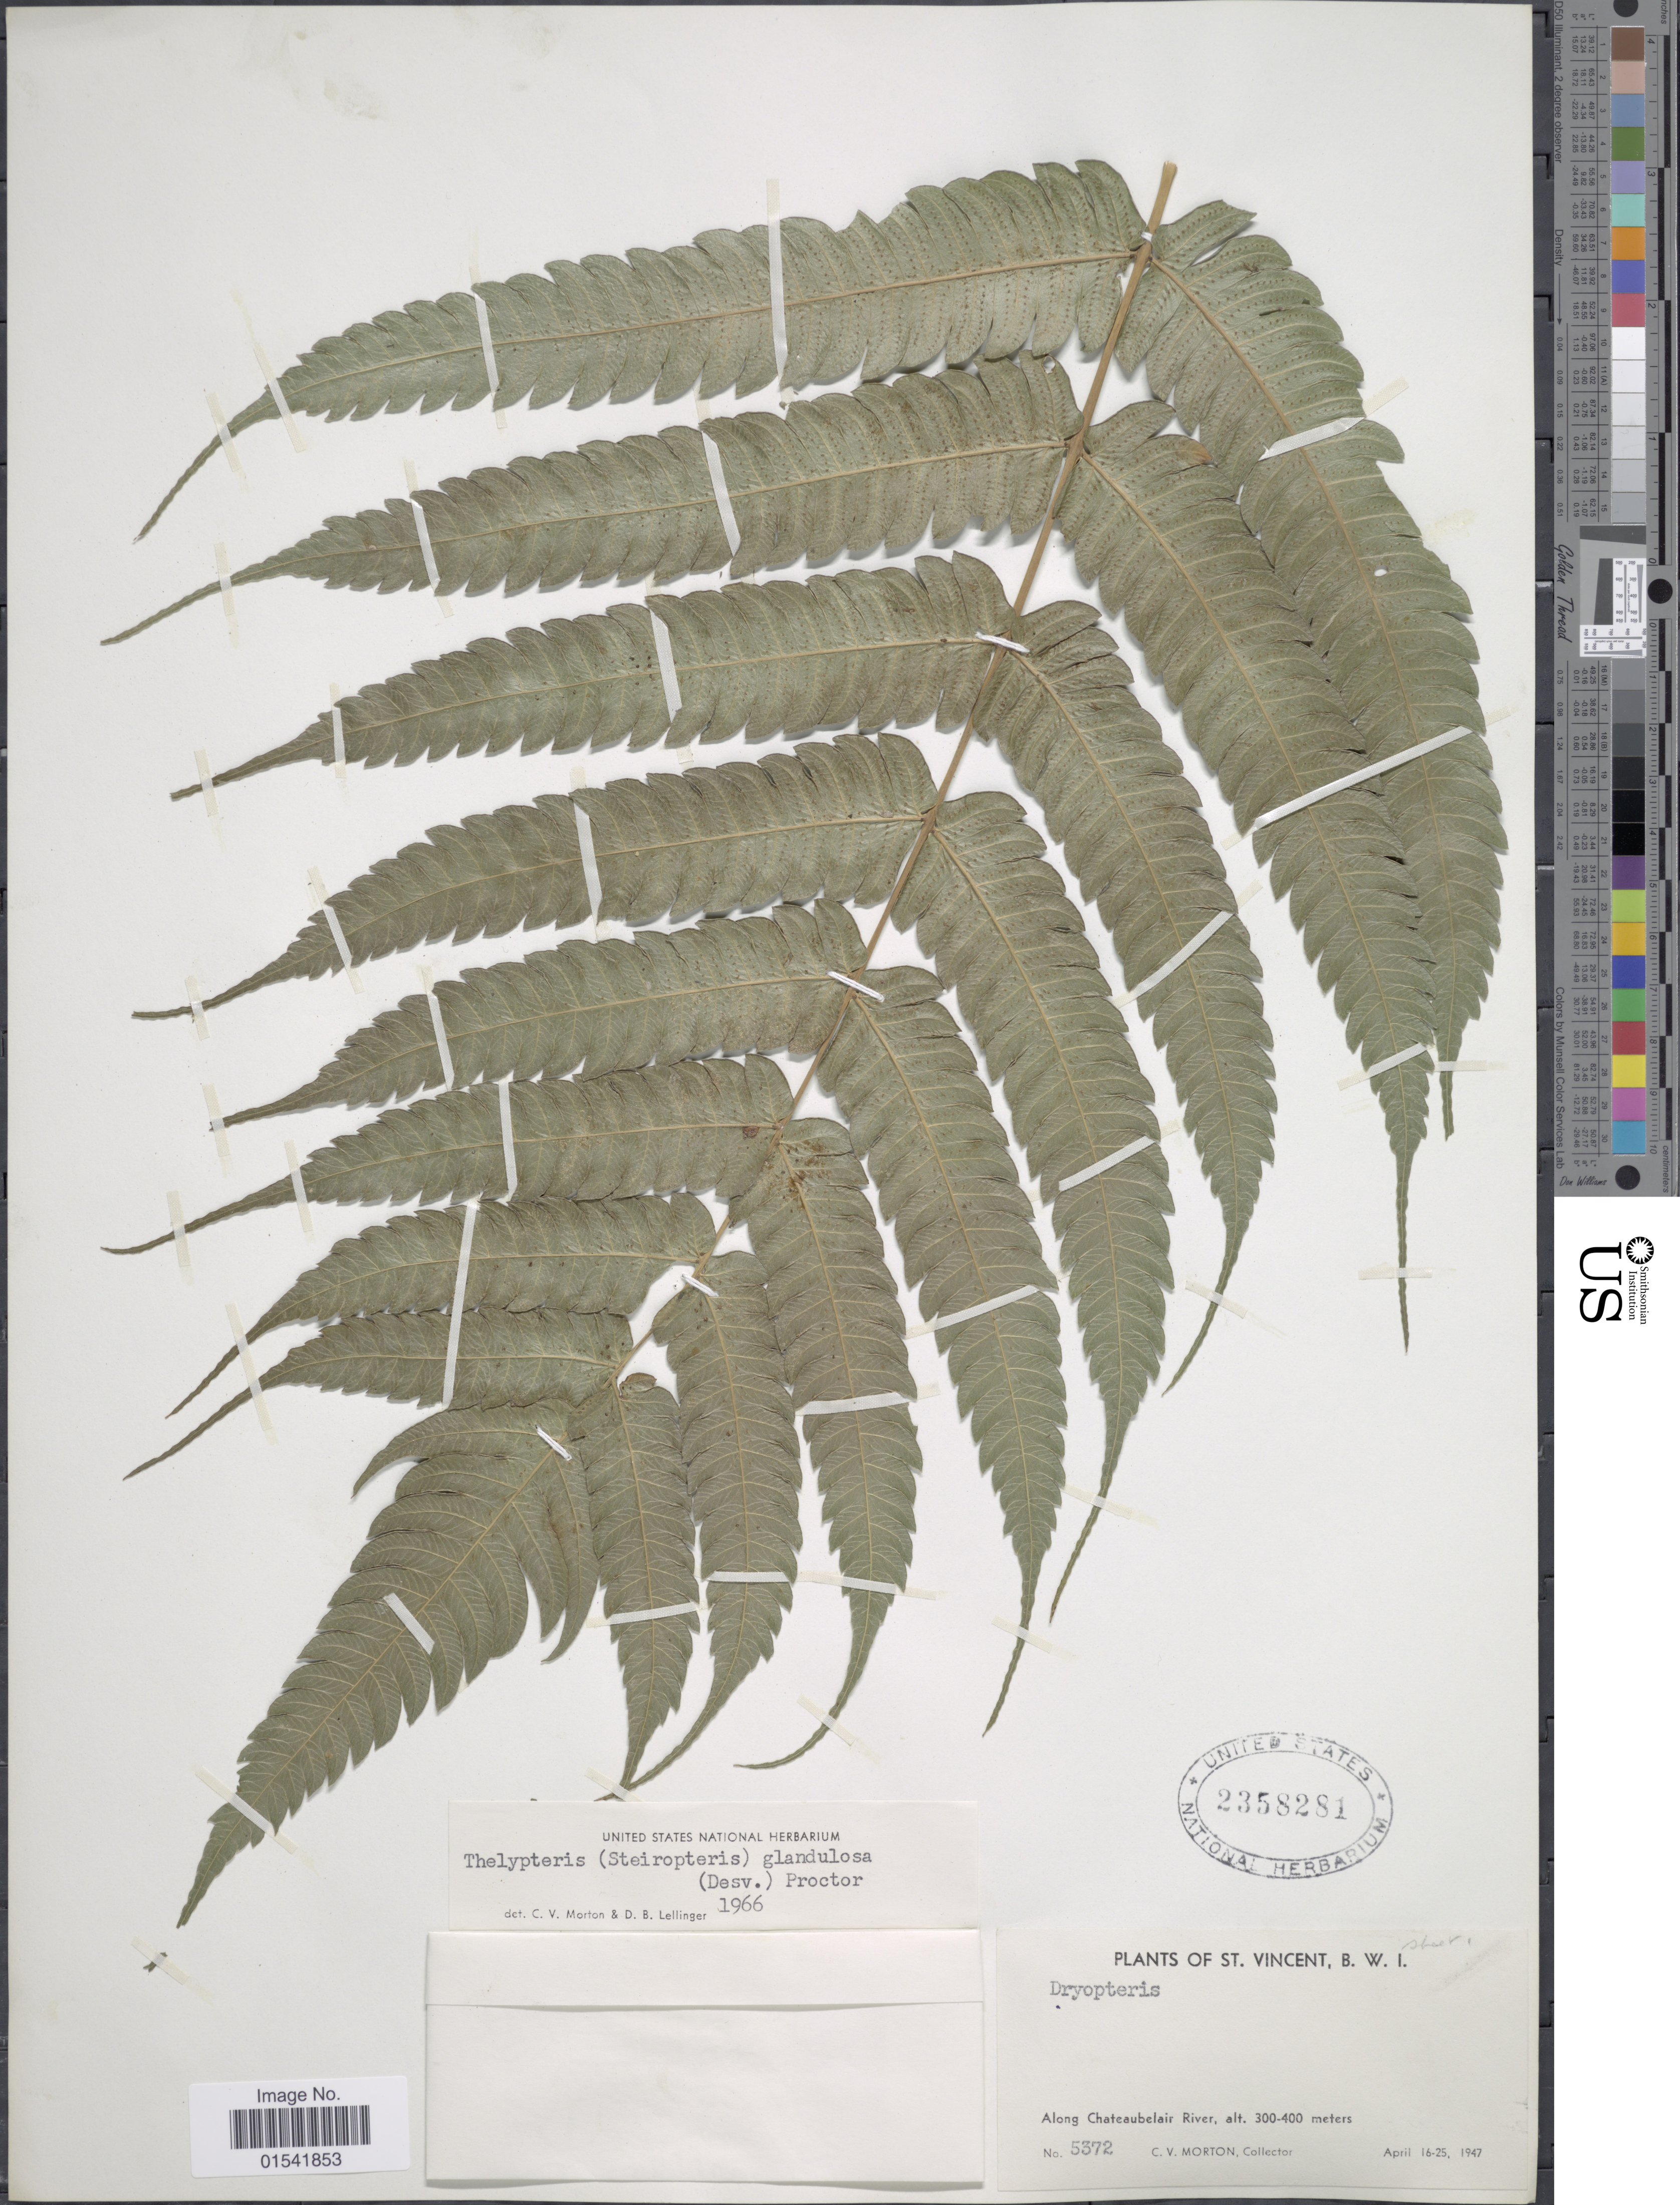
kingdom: Plantae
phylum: Tracheophyta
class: Polypodiopsida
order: Polypodiales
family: Thelypteridaceae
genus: Steiropteris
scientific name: Steiropteris glandulosa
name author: (Hook. f.) Pic. Serm.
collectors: C. V. Morton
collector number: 5372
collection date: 1947-04-16/1947-04-25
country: St. Vincent - Grenadines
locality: St. Vincent, B.W.I., Along Chateaubelair River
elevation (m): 300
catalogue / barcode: US 2358281